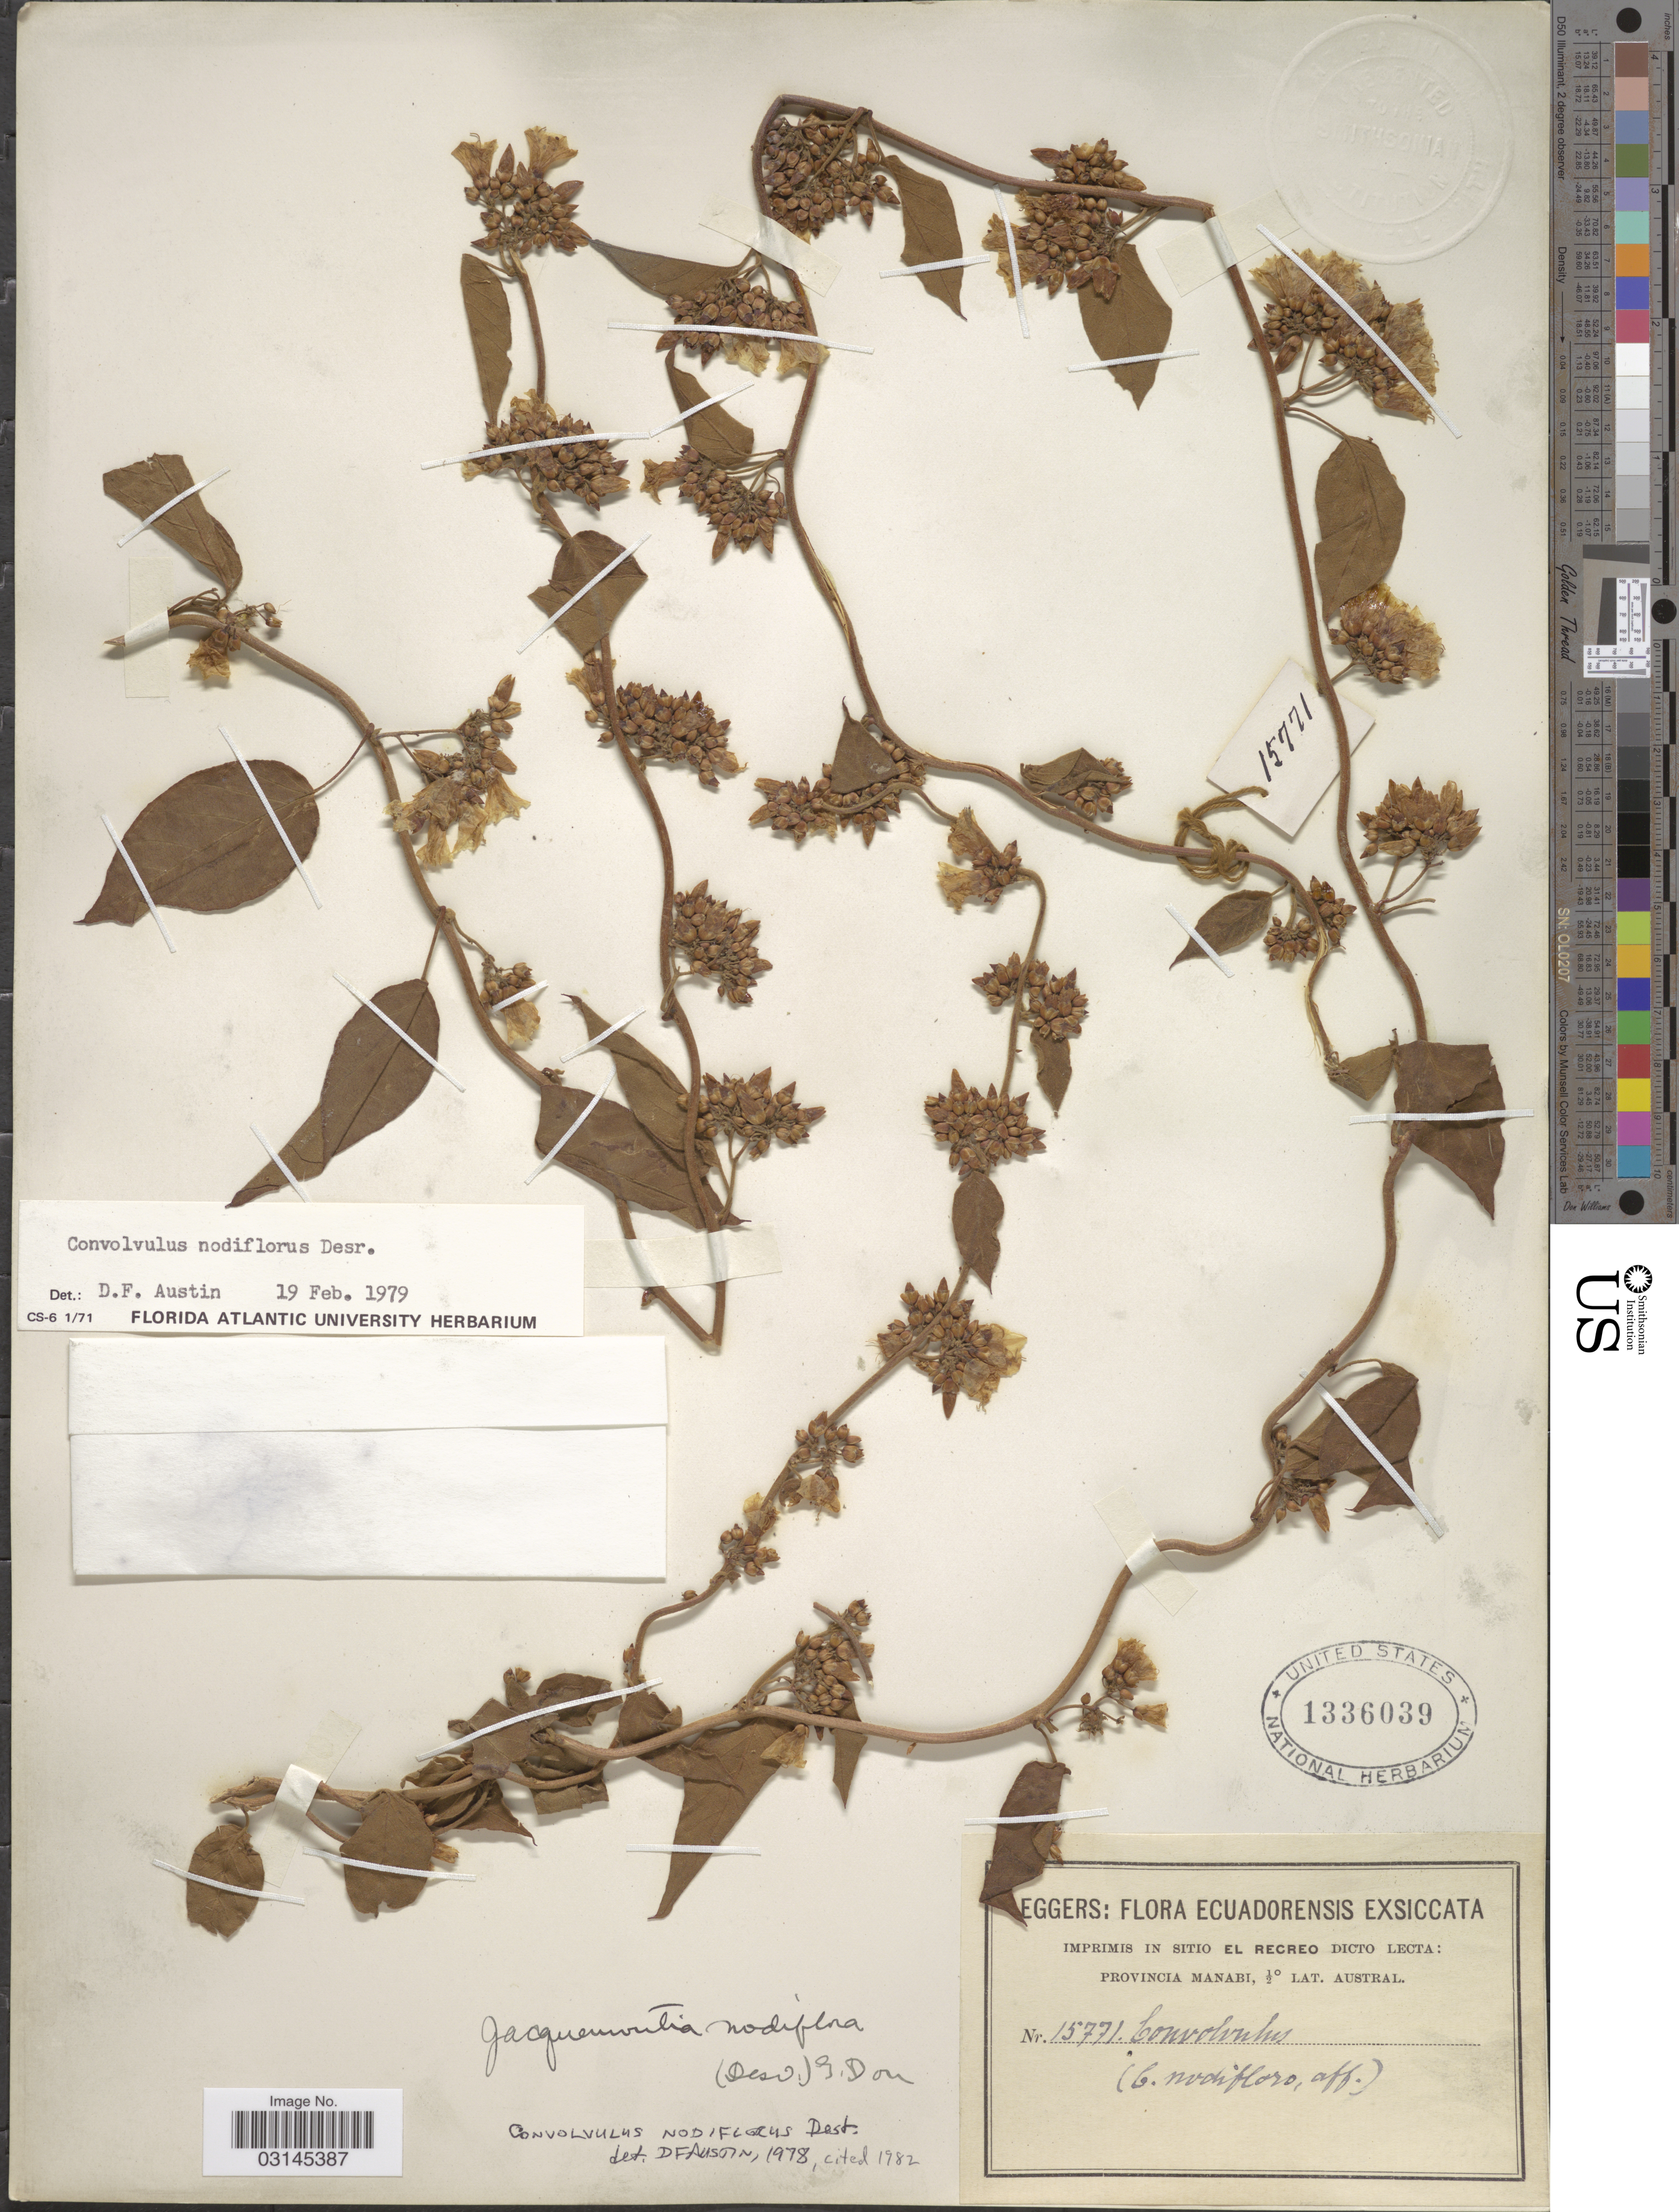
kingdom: Plantae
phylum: Tracheophyta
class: Magnoliopsida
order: Solanales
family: Convolvulaceae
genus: Convolvulus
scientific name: Convolvulus nodiflorus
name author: Desr.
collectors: -. Eggers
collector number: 15771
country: Ecuador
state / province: Manabí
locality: Imprimis in sitio El Recreo. Provincia Manabi, ½° Lat. Austral.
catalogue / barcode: US 1336039